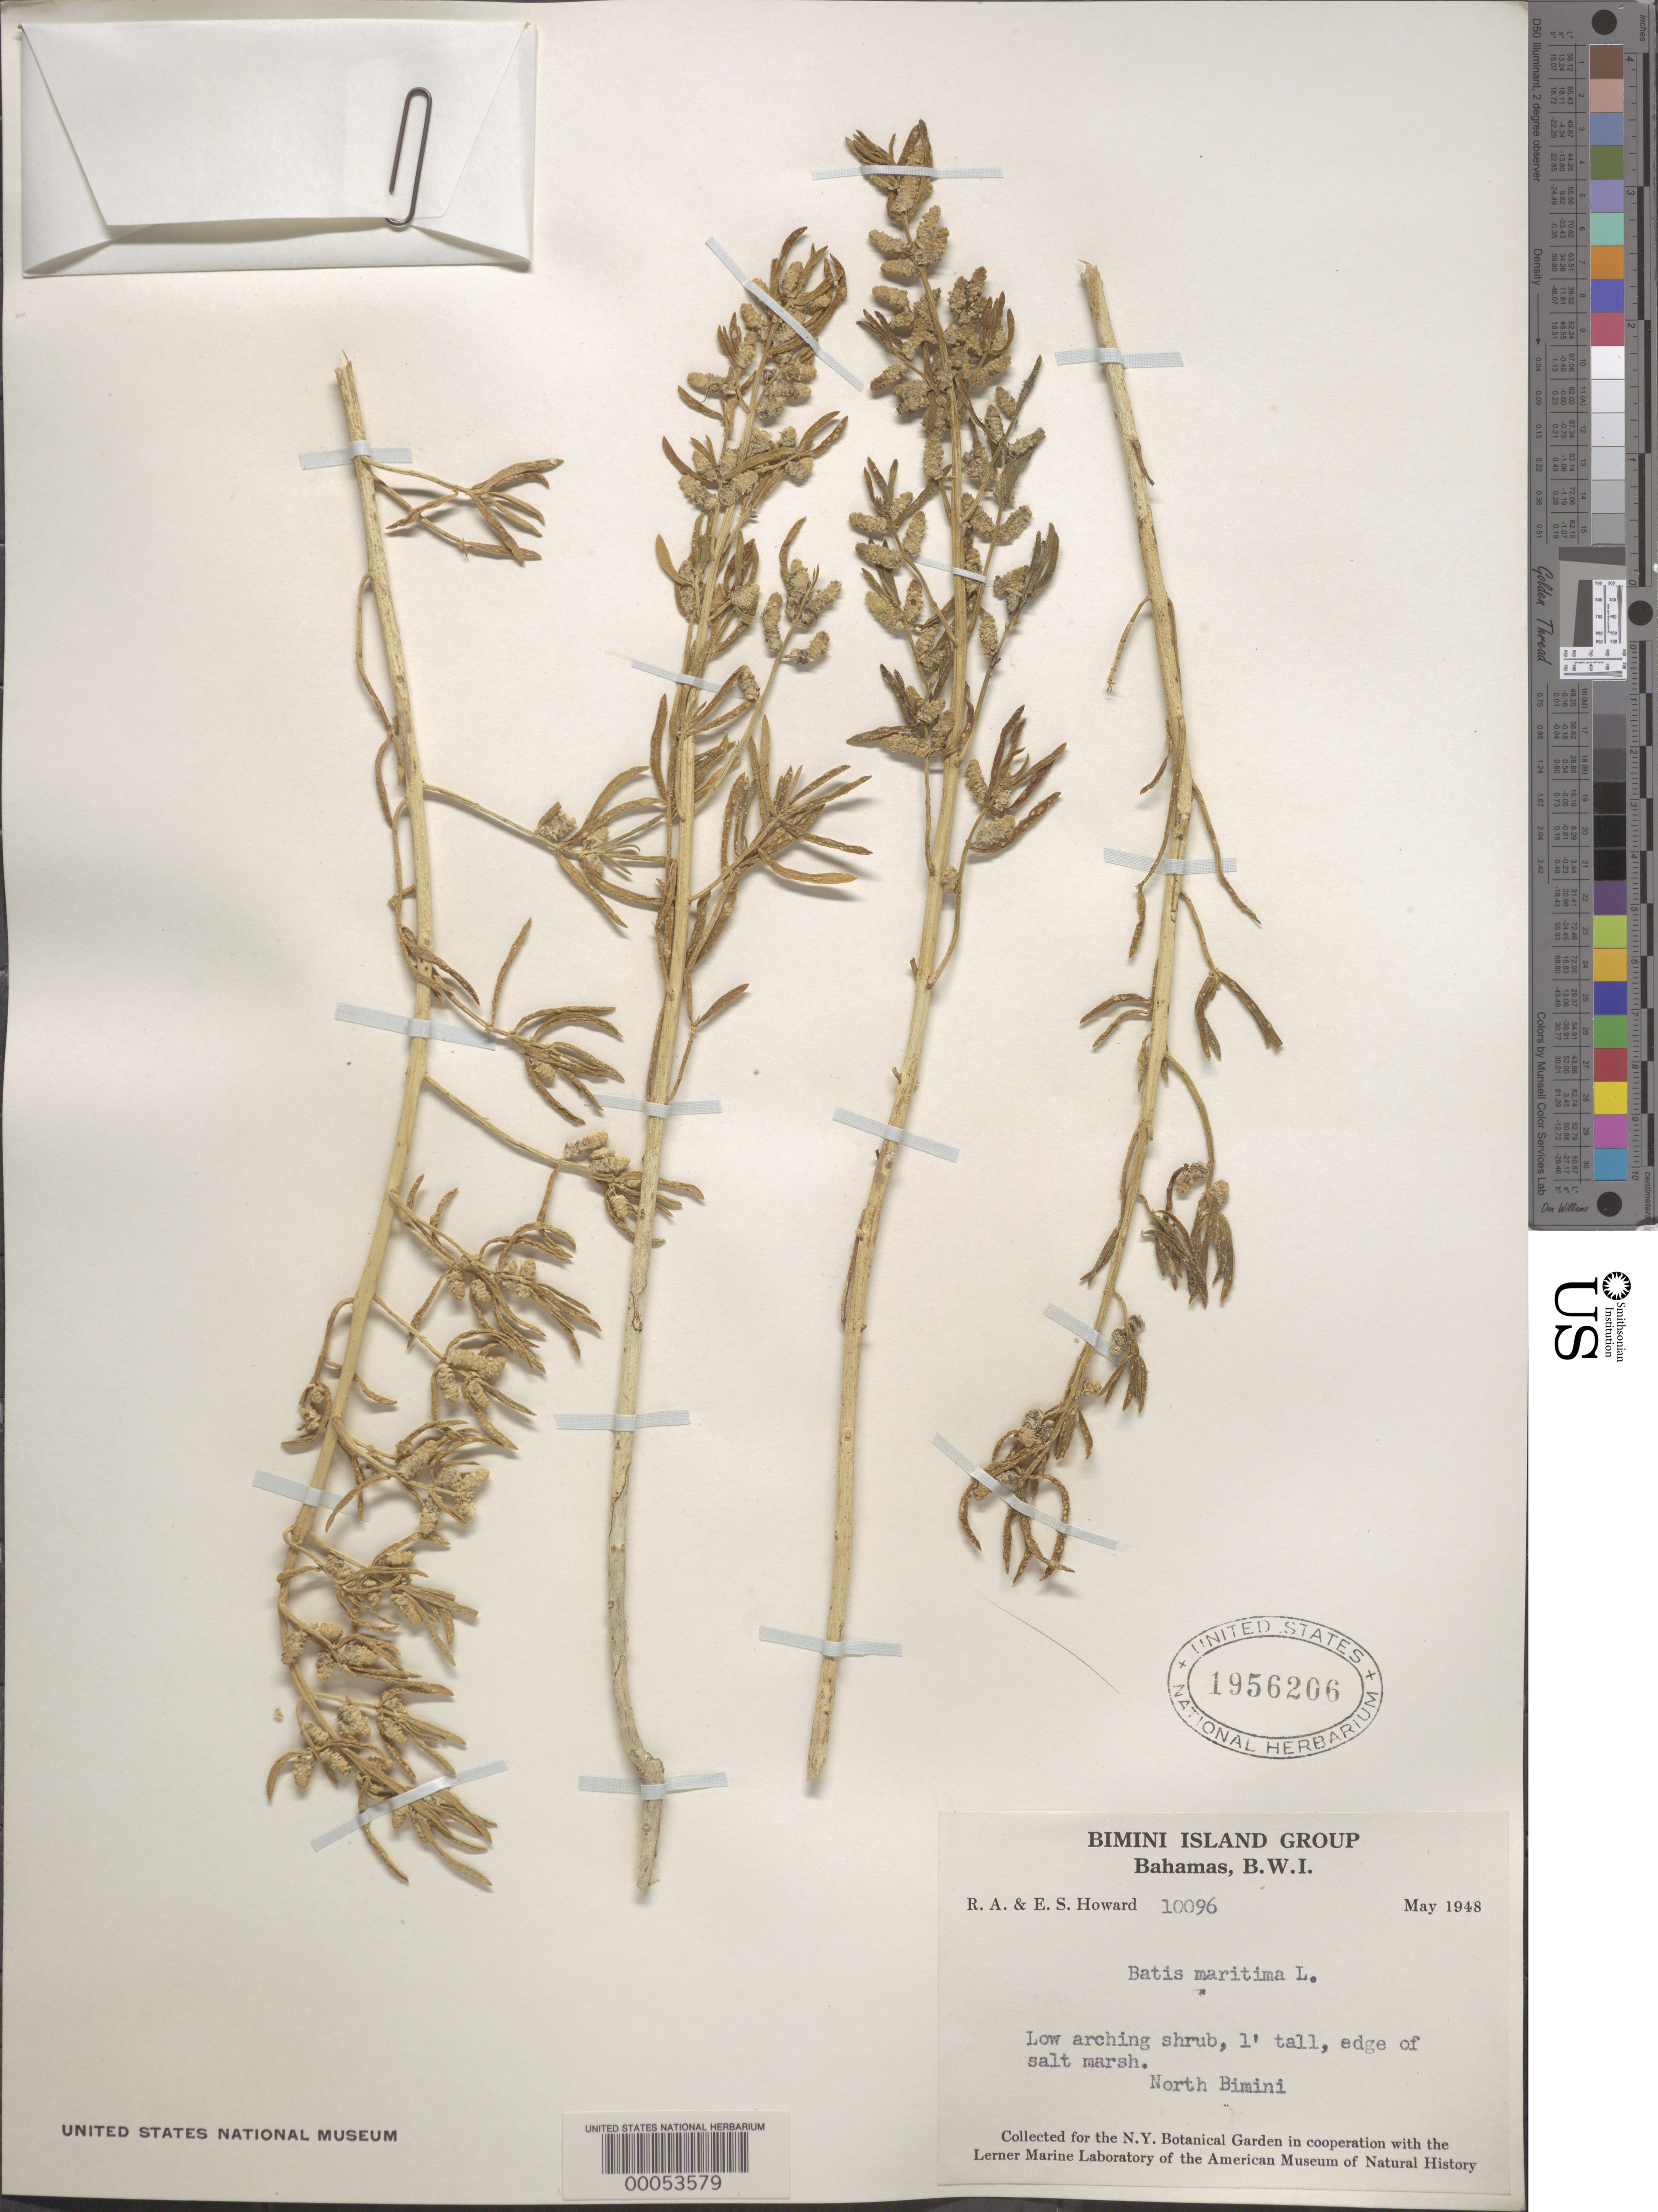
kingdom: Plantae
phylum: Tracheophyta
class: Magnoliopsida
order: Brassicales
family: Bataceae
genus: Batis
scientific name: Batis maritima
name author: L.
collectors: R. A. Howard & E. S. Howard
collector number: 10096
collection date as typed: May 1948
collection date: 1948-05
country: Bahamas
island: Bimini Is.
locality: North bimini i.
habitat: Edge of salt marsh.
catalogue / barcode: US 1956206